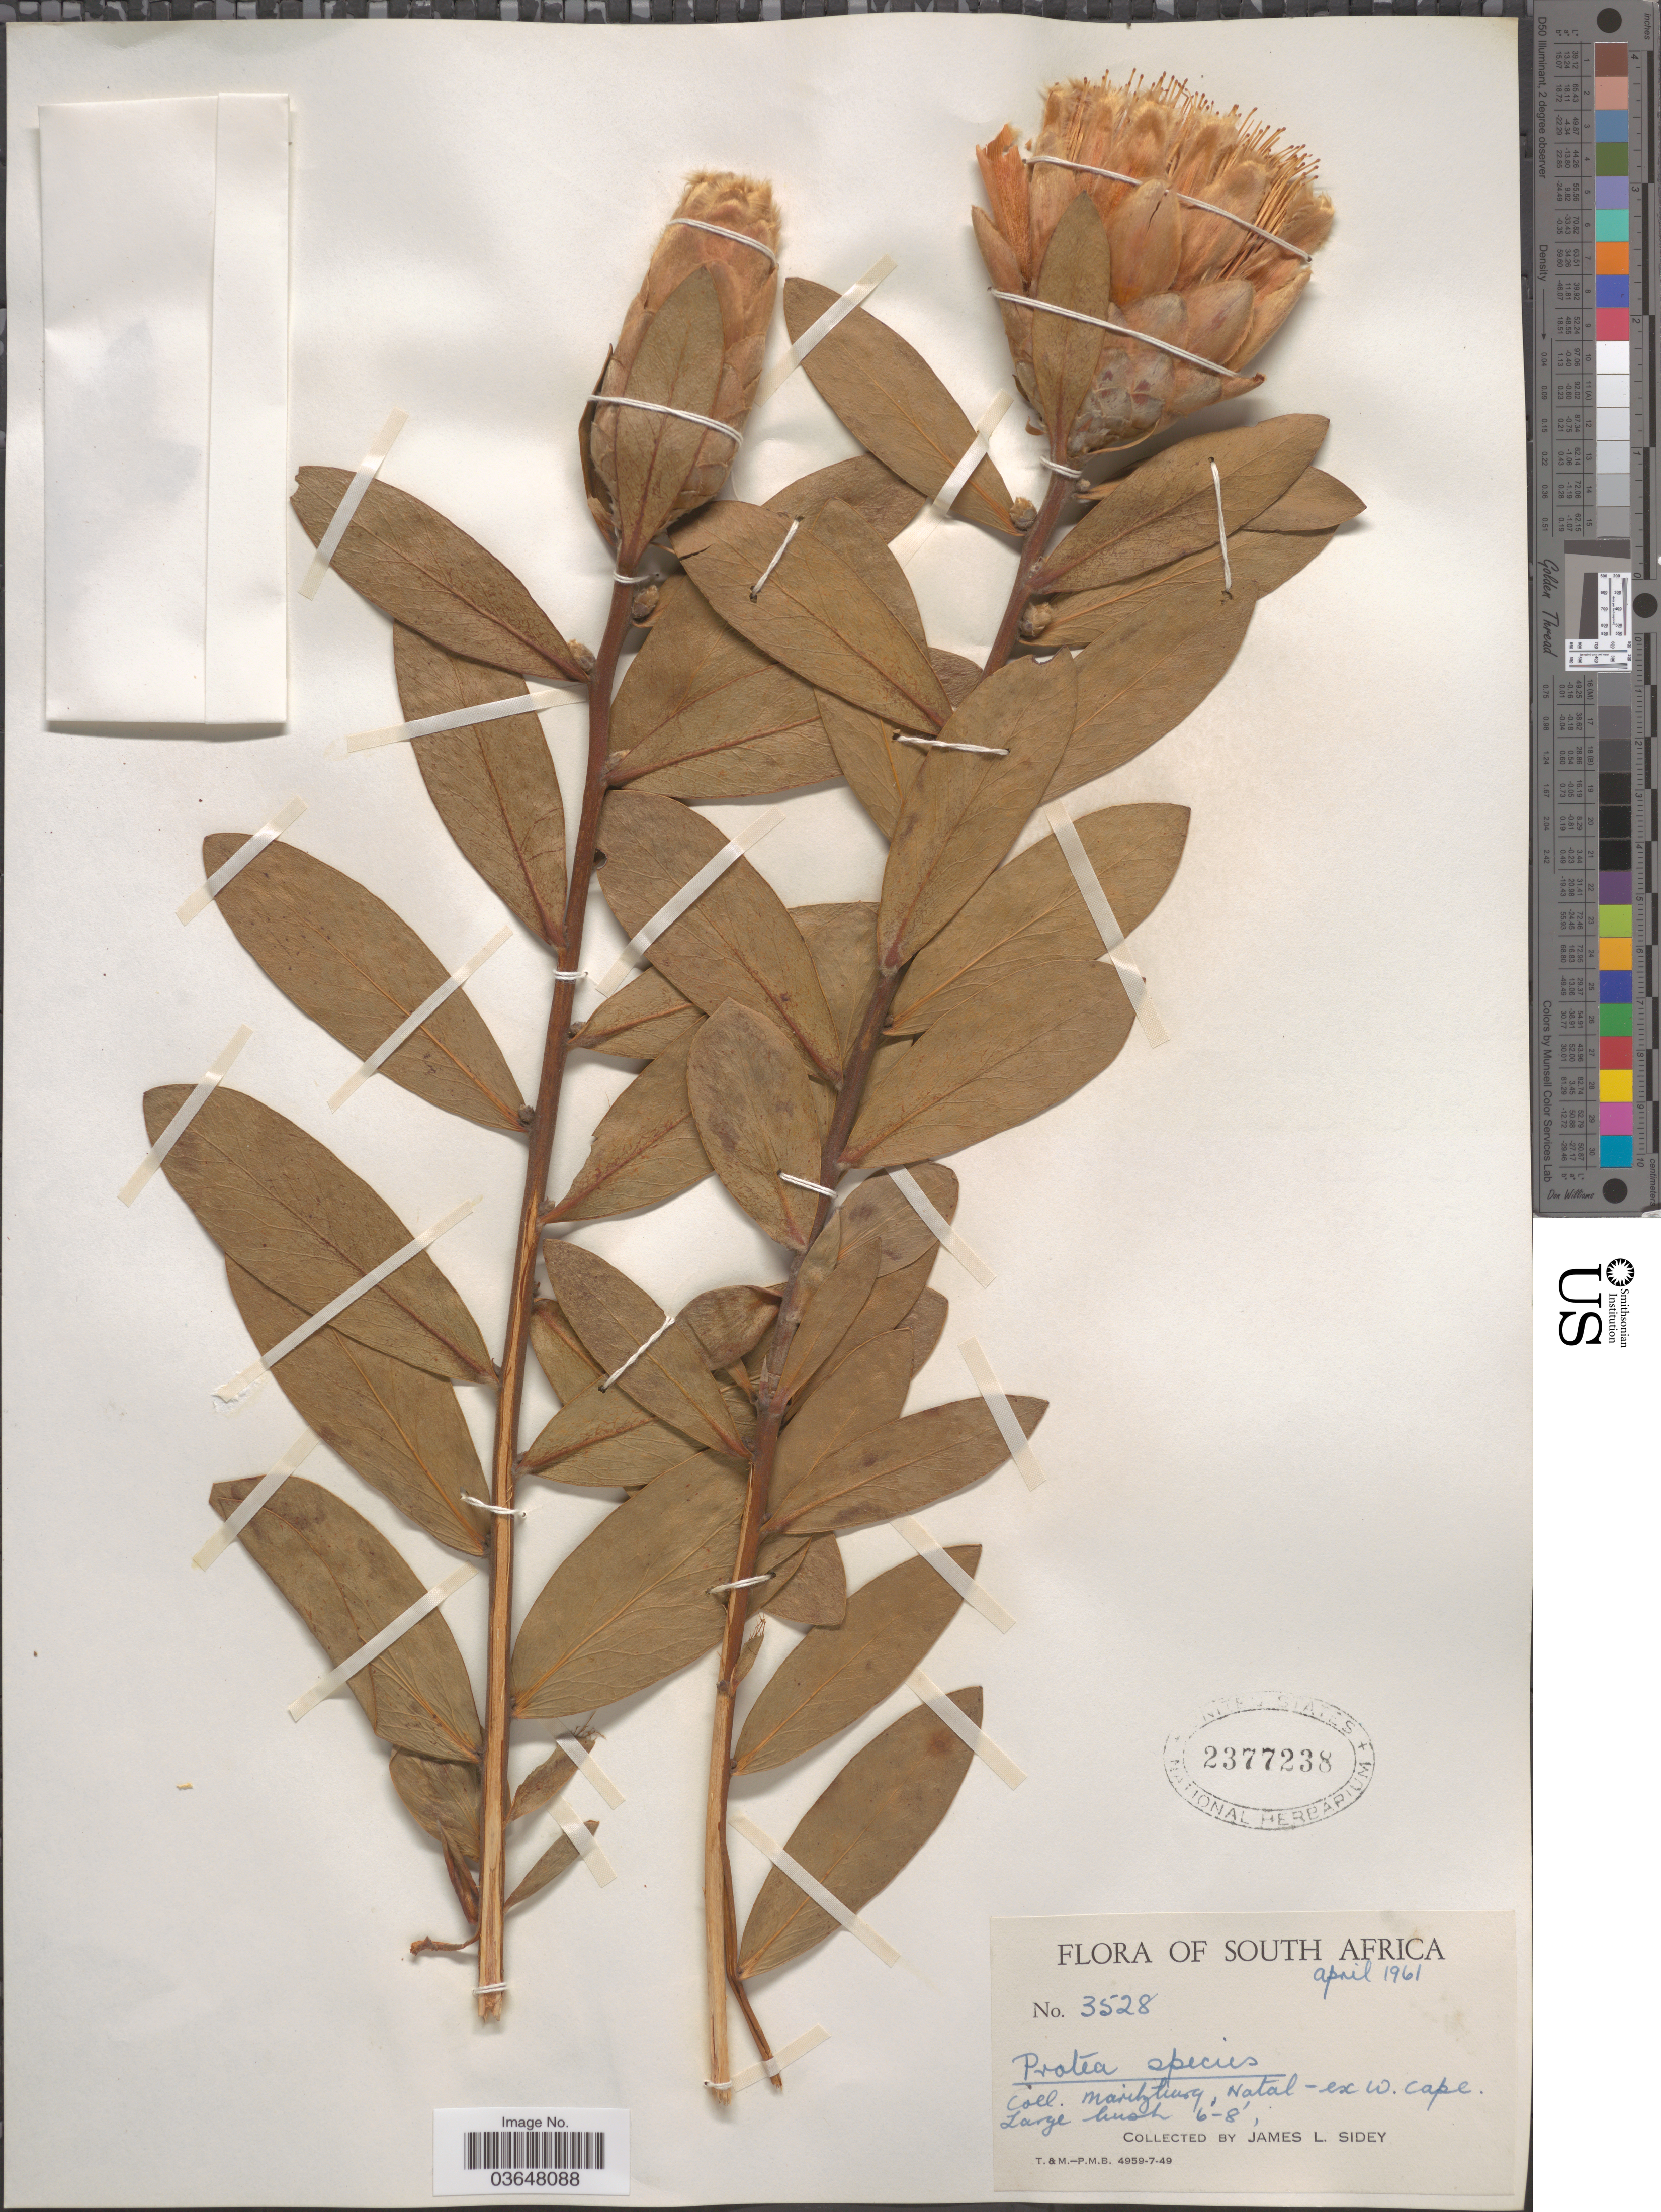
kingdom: Plantae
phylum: Tracheophyta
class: Magnoliopsida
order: Proteales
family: Proteaceae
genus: Protea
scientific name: Protea sp.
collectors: J. L. Sidey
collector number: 3528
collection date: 1961-04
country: South Africa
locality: Maritzburg, Natal - W. Cape.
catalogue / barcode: US 2377238